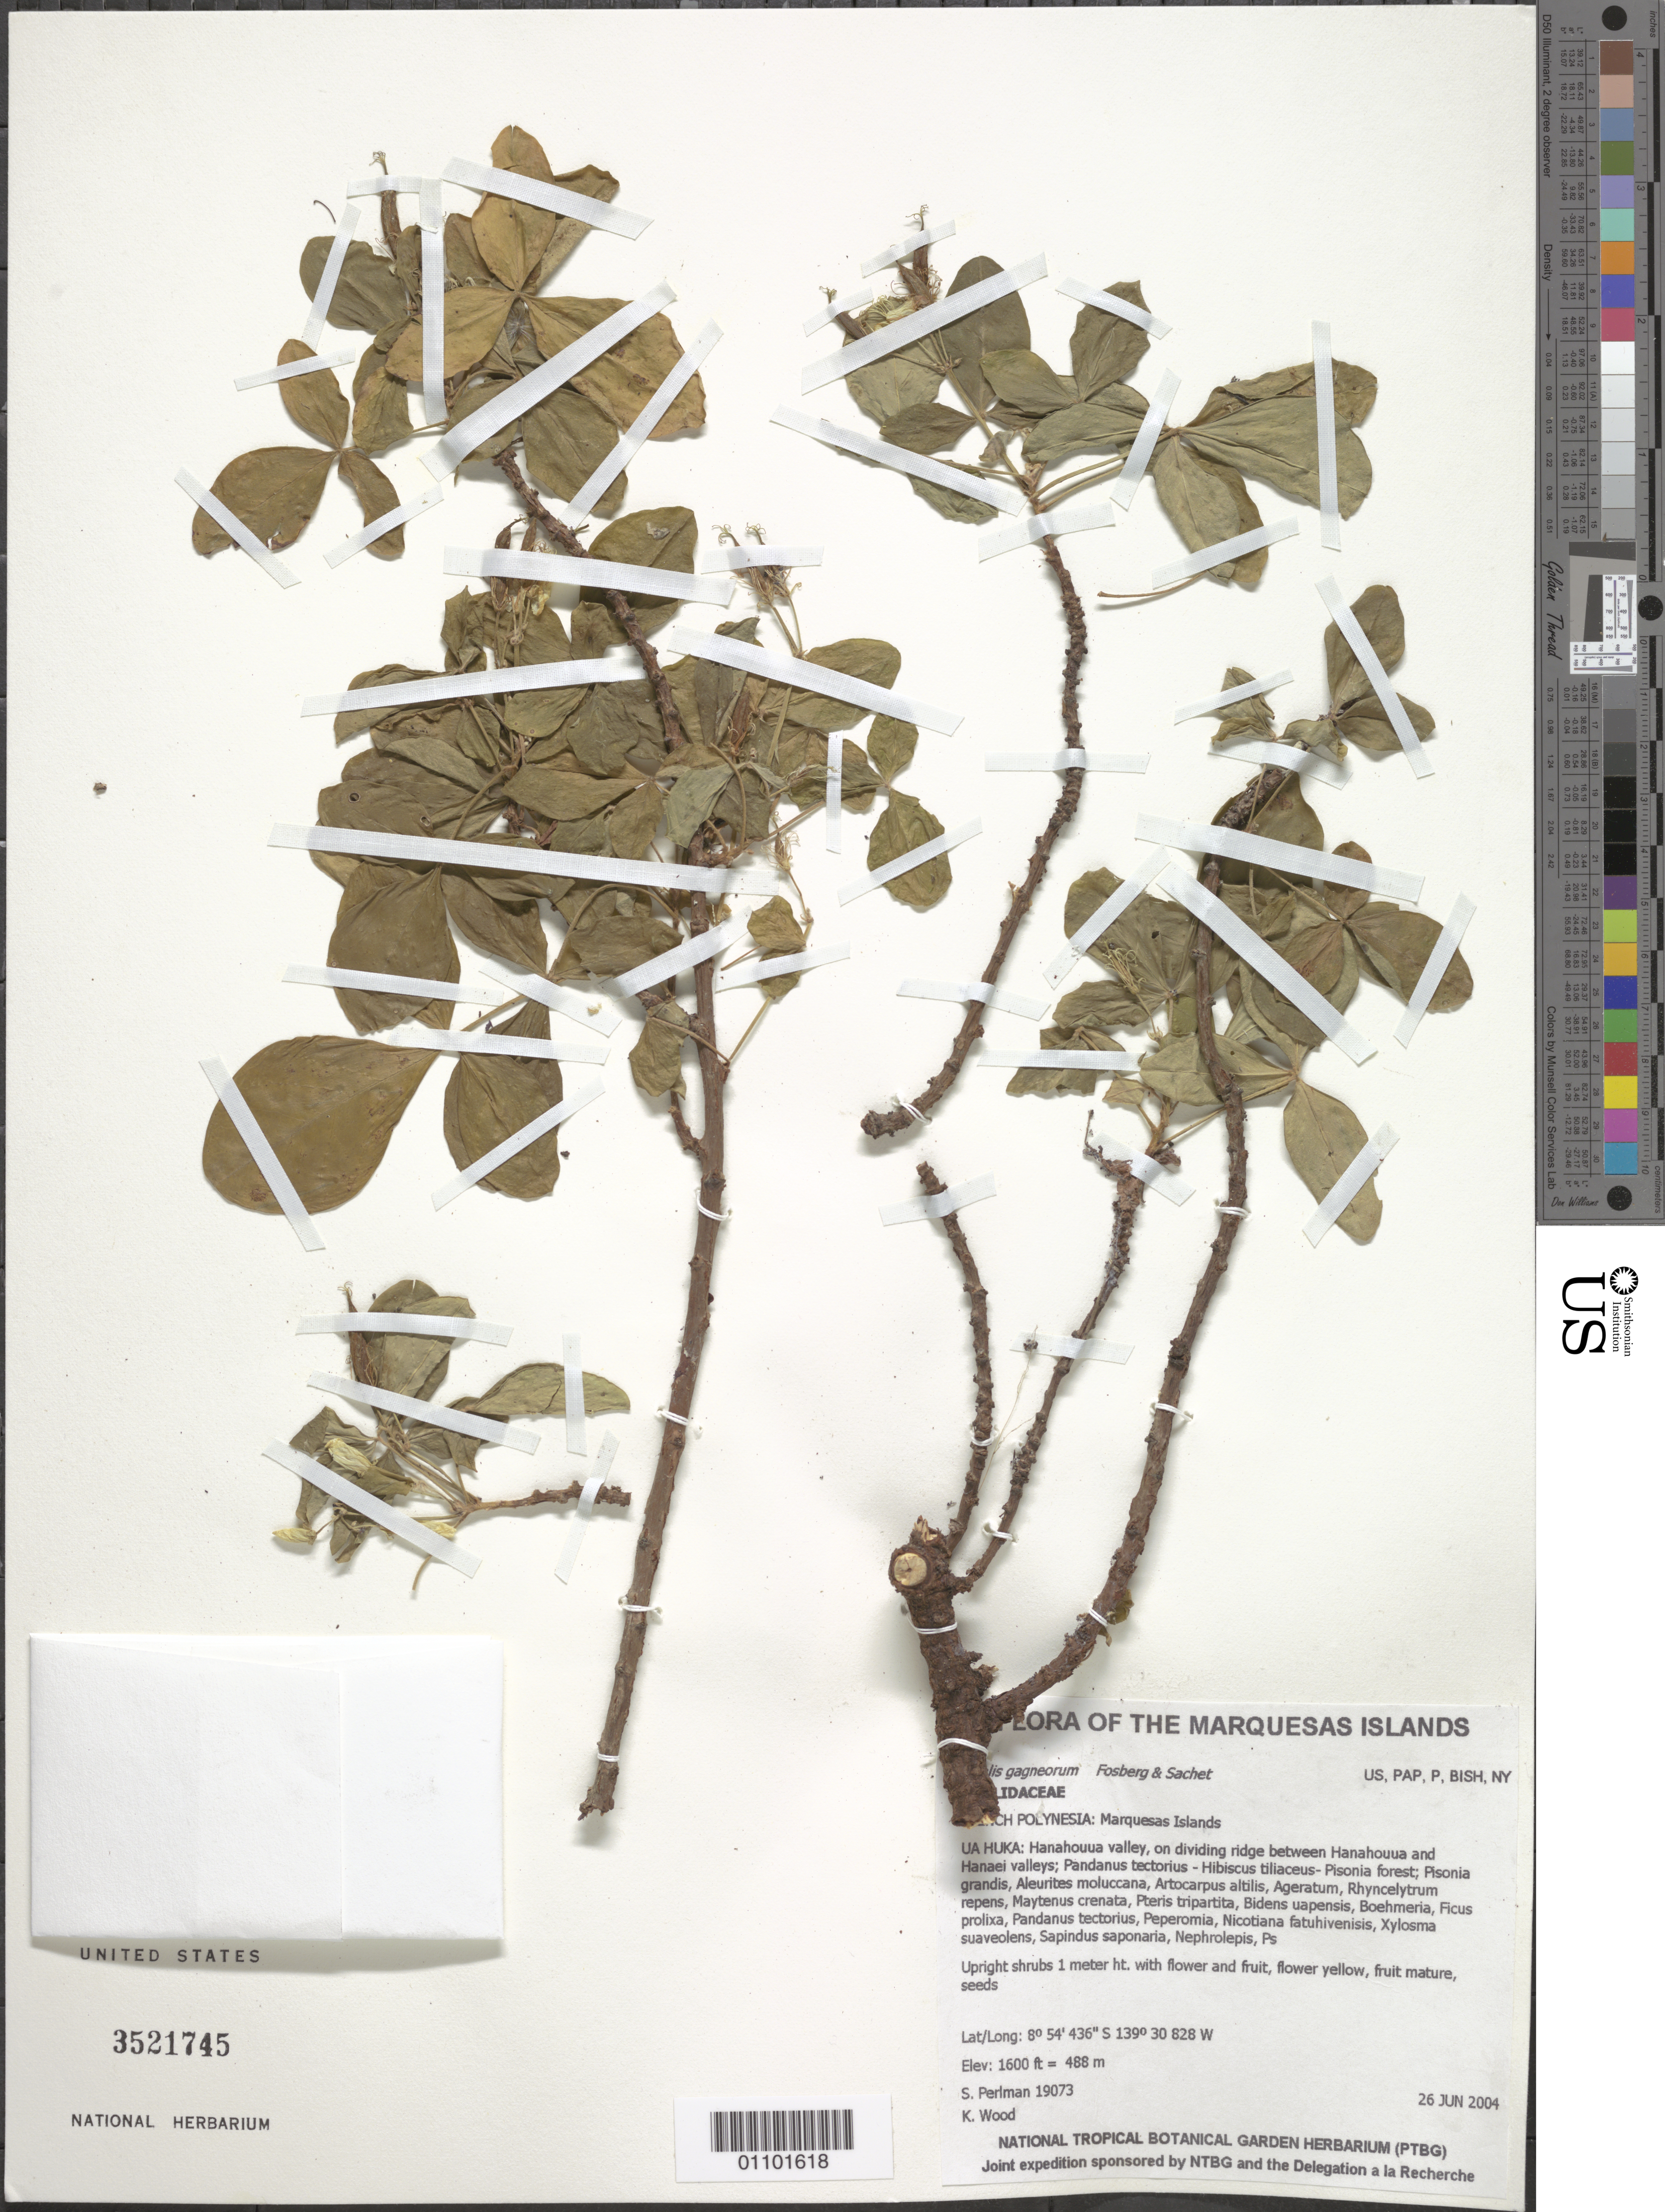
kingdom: Plantae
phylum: Tracheophyta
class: Magnoliopsida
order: Oxalidales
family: Oxalidaceae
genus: Oxalis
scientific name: Oxalis gagneorum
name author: Fosberg & Sachet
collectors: S. P. Perlman & K. R. Wood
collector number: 19073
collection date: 2004-06-26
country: French Polynesia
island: Ua Huka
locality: Hanahouua valley, on dividing ridge between Hanahouua and Hanaei valleys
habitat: Pandanus tectorius - Hibiscus tiliaceus- Pisonia forest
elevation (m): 488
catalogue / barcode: US 3521745